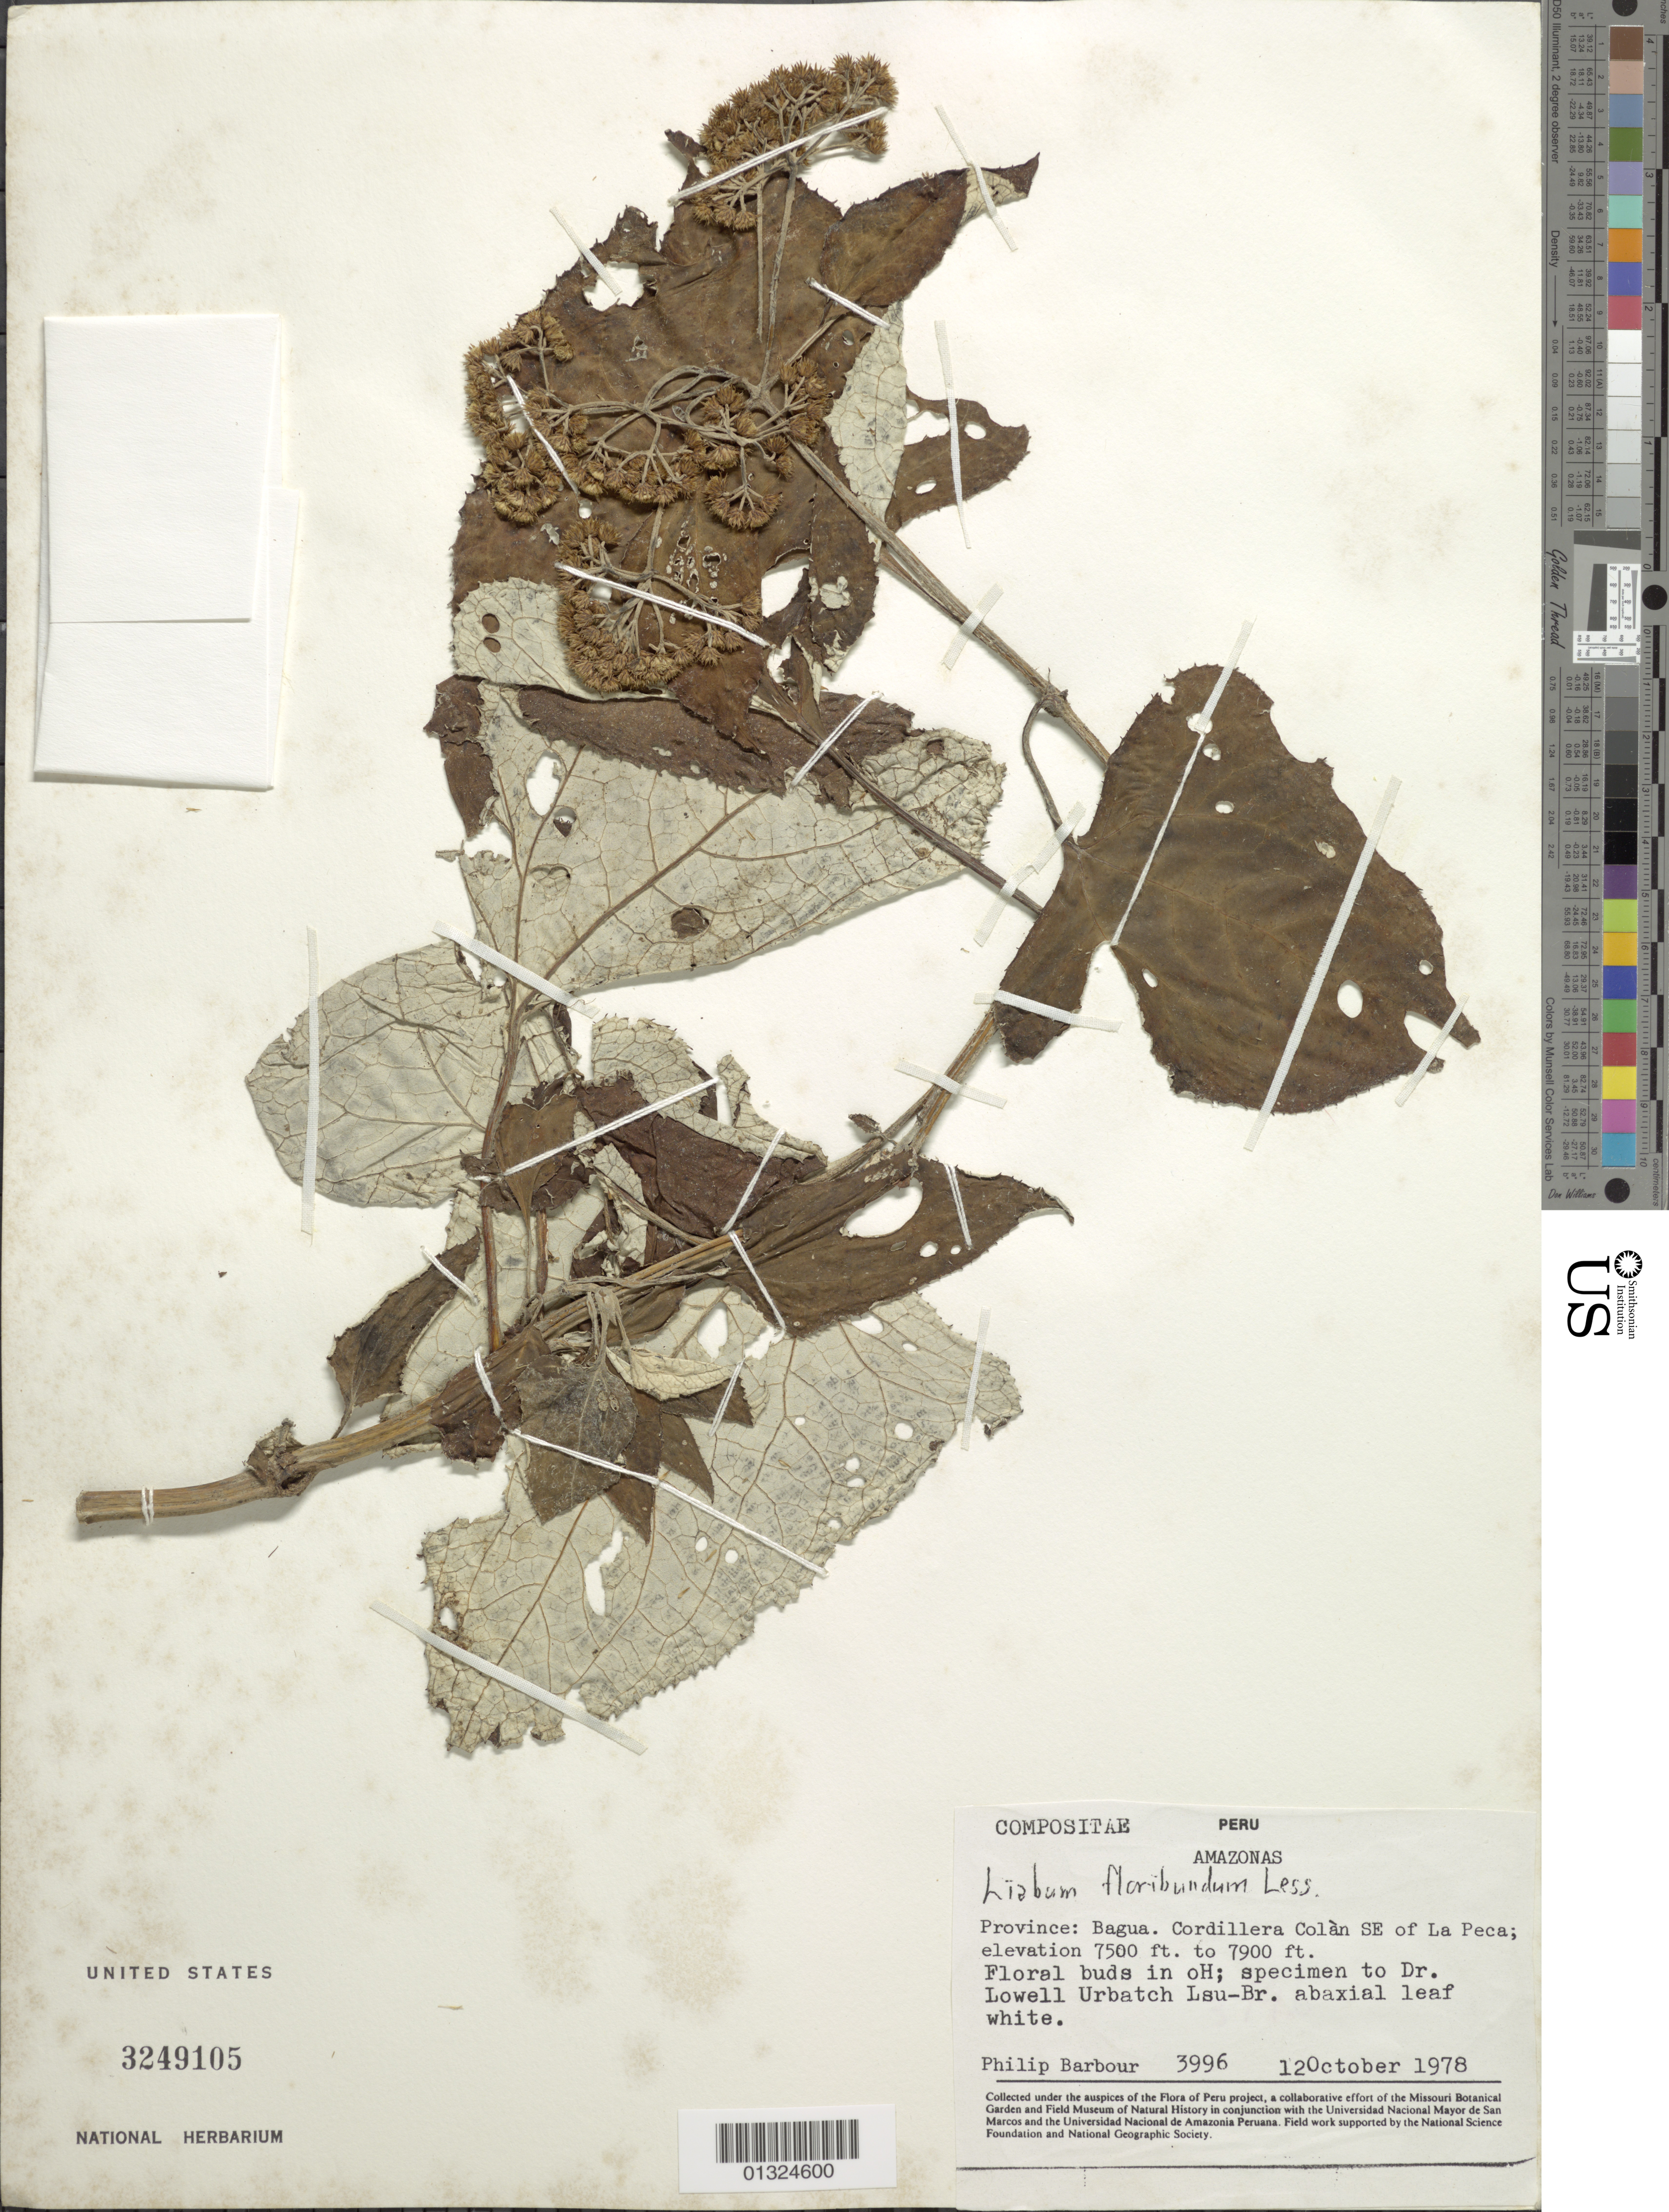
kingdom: Plantae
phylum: Tracheophyta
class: Magnoliopsida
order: Asterales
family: Asteraceae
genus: Liabum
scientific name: Liabum floribundum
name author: Less.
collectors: P. Barbour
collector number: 3996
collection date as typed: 12 Oct 1978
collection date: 1978-10-12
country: Peru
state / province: Amazonas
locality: Prov. Bagua; third camp, Cordillera Colán SE of La Peca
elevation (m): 2286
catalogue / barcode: US 3249105